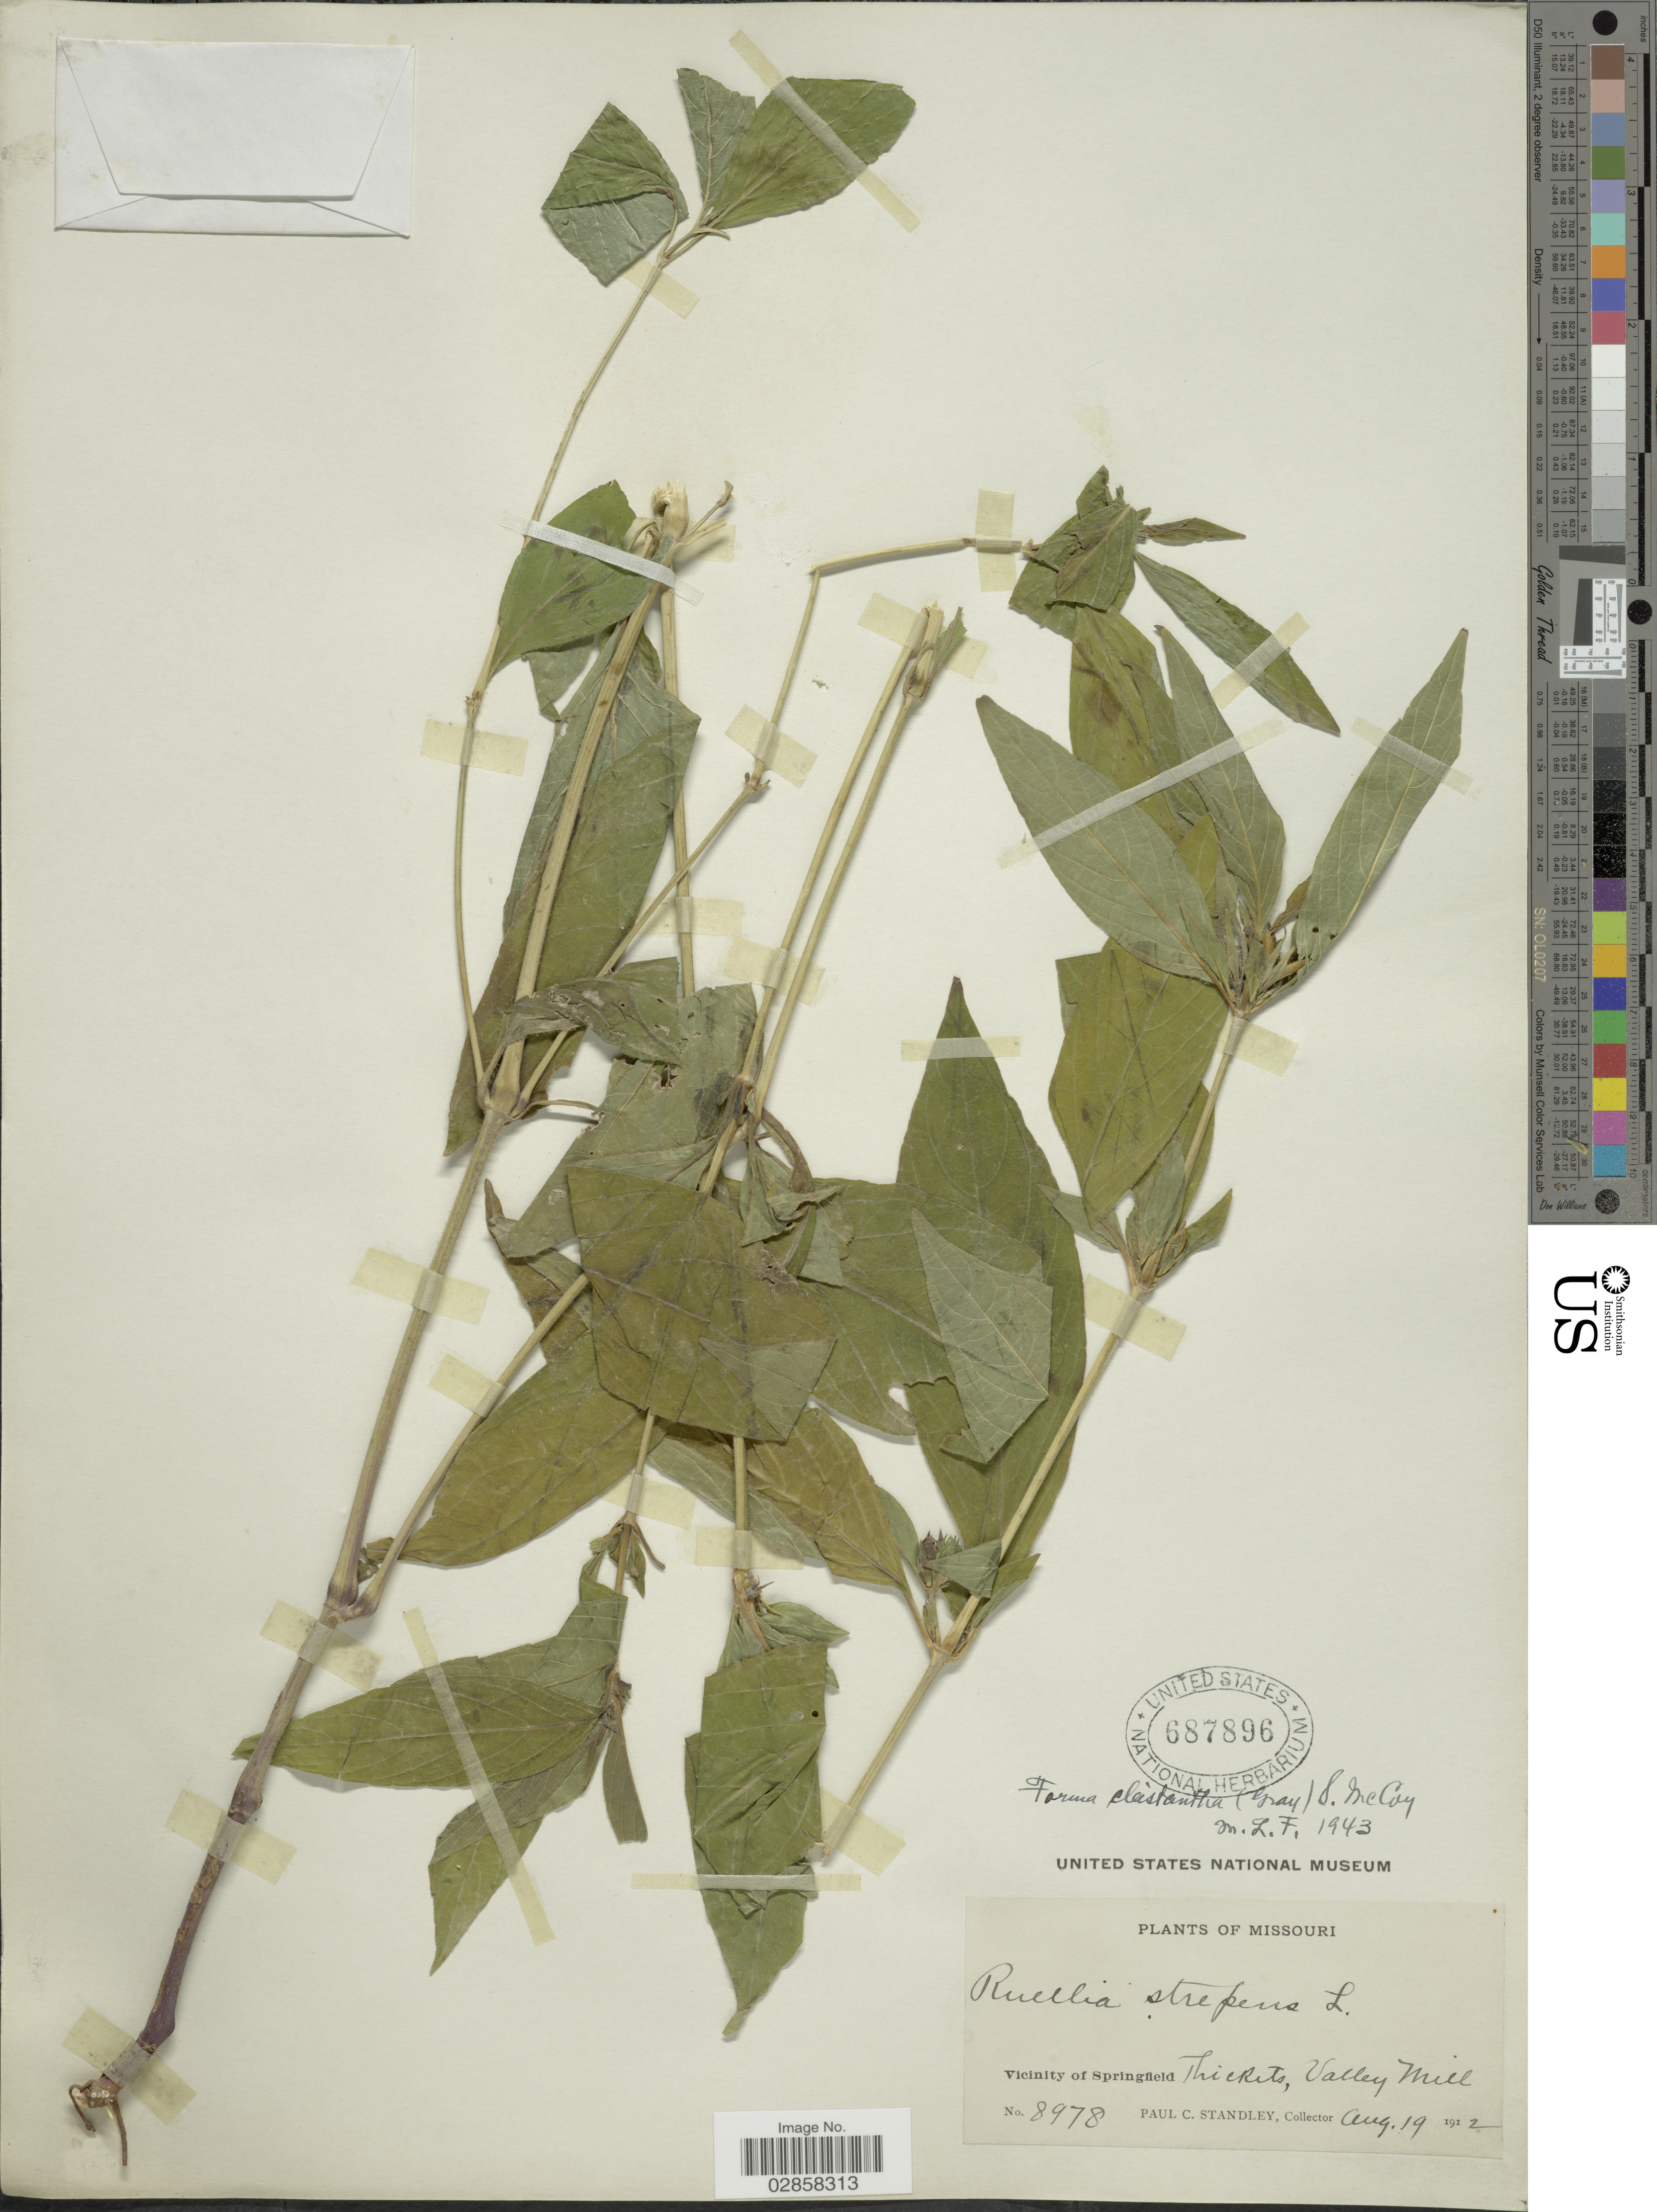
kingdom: Plantae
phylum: Tracheophyta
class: Magnoliopsida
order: Lamiales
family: Acanthaceae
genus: Ruellia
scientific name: Ruellia strepens f. cleistantha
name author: (A. Gray) S. McCoy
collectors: P. C. Standley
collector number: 8978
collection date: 1912-08-19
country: United States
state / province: Missouri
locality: Vicinity of Springfield Thickets. Valley Mill.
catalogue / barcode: US 687896